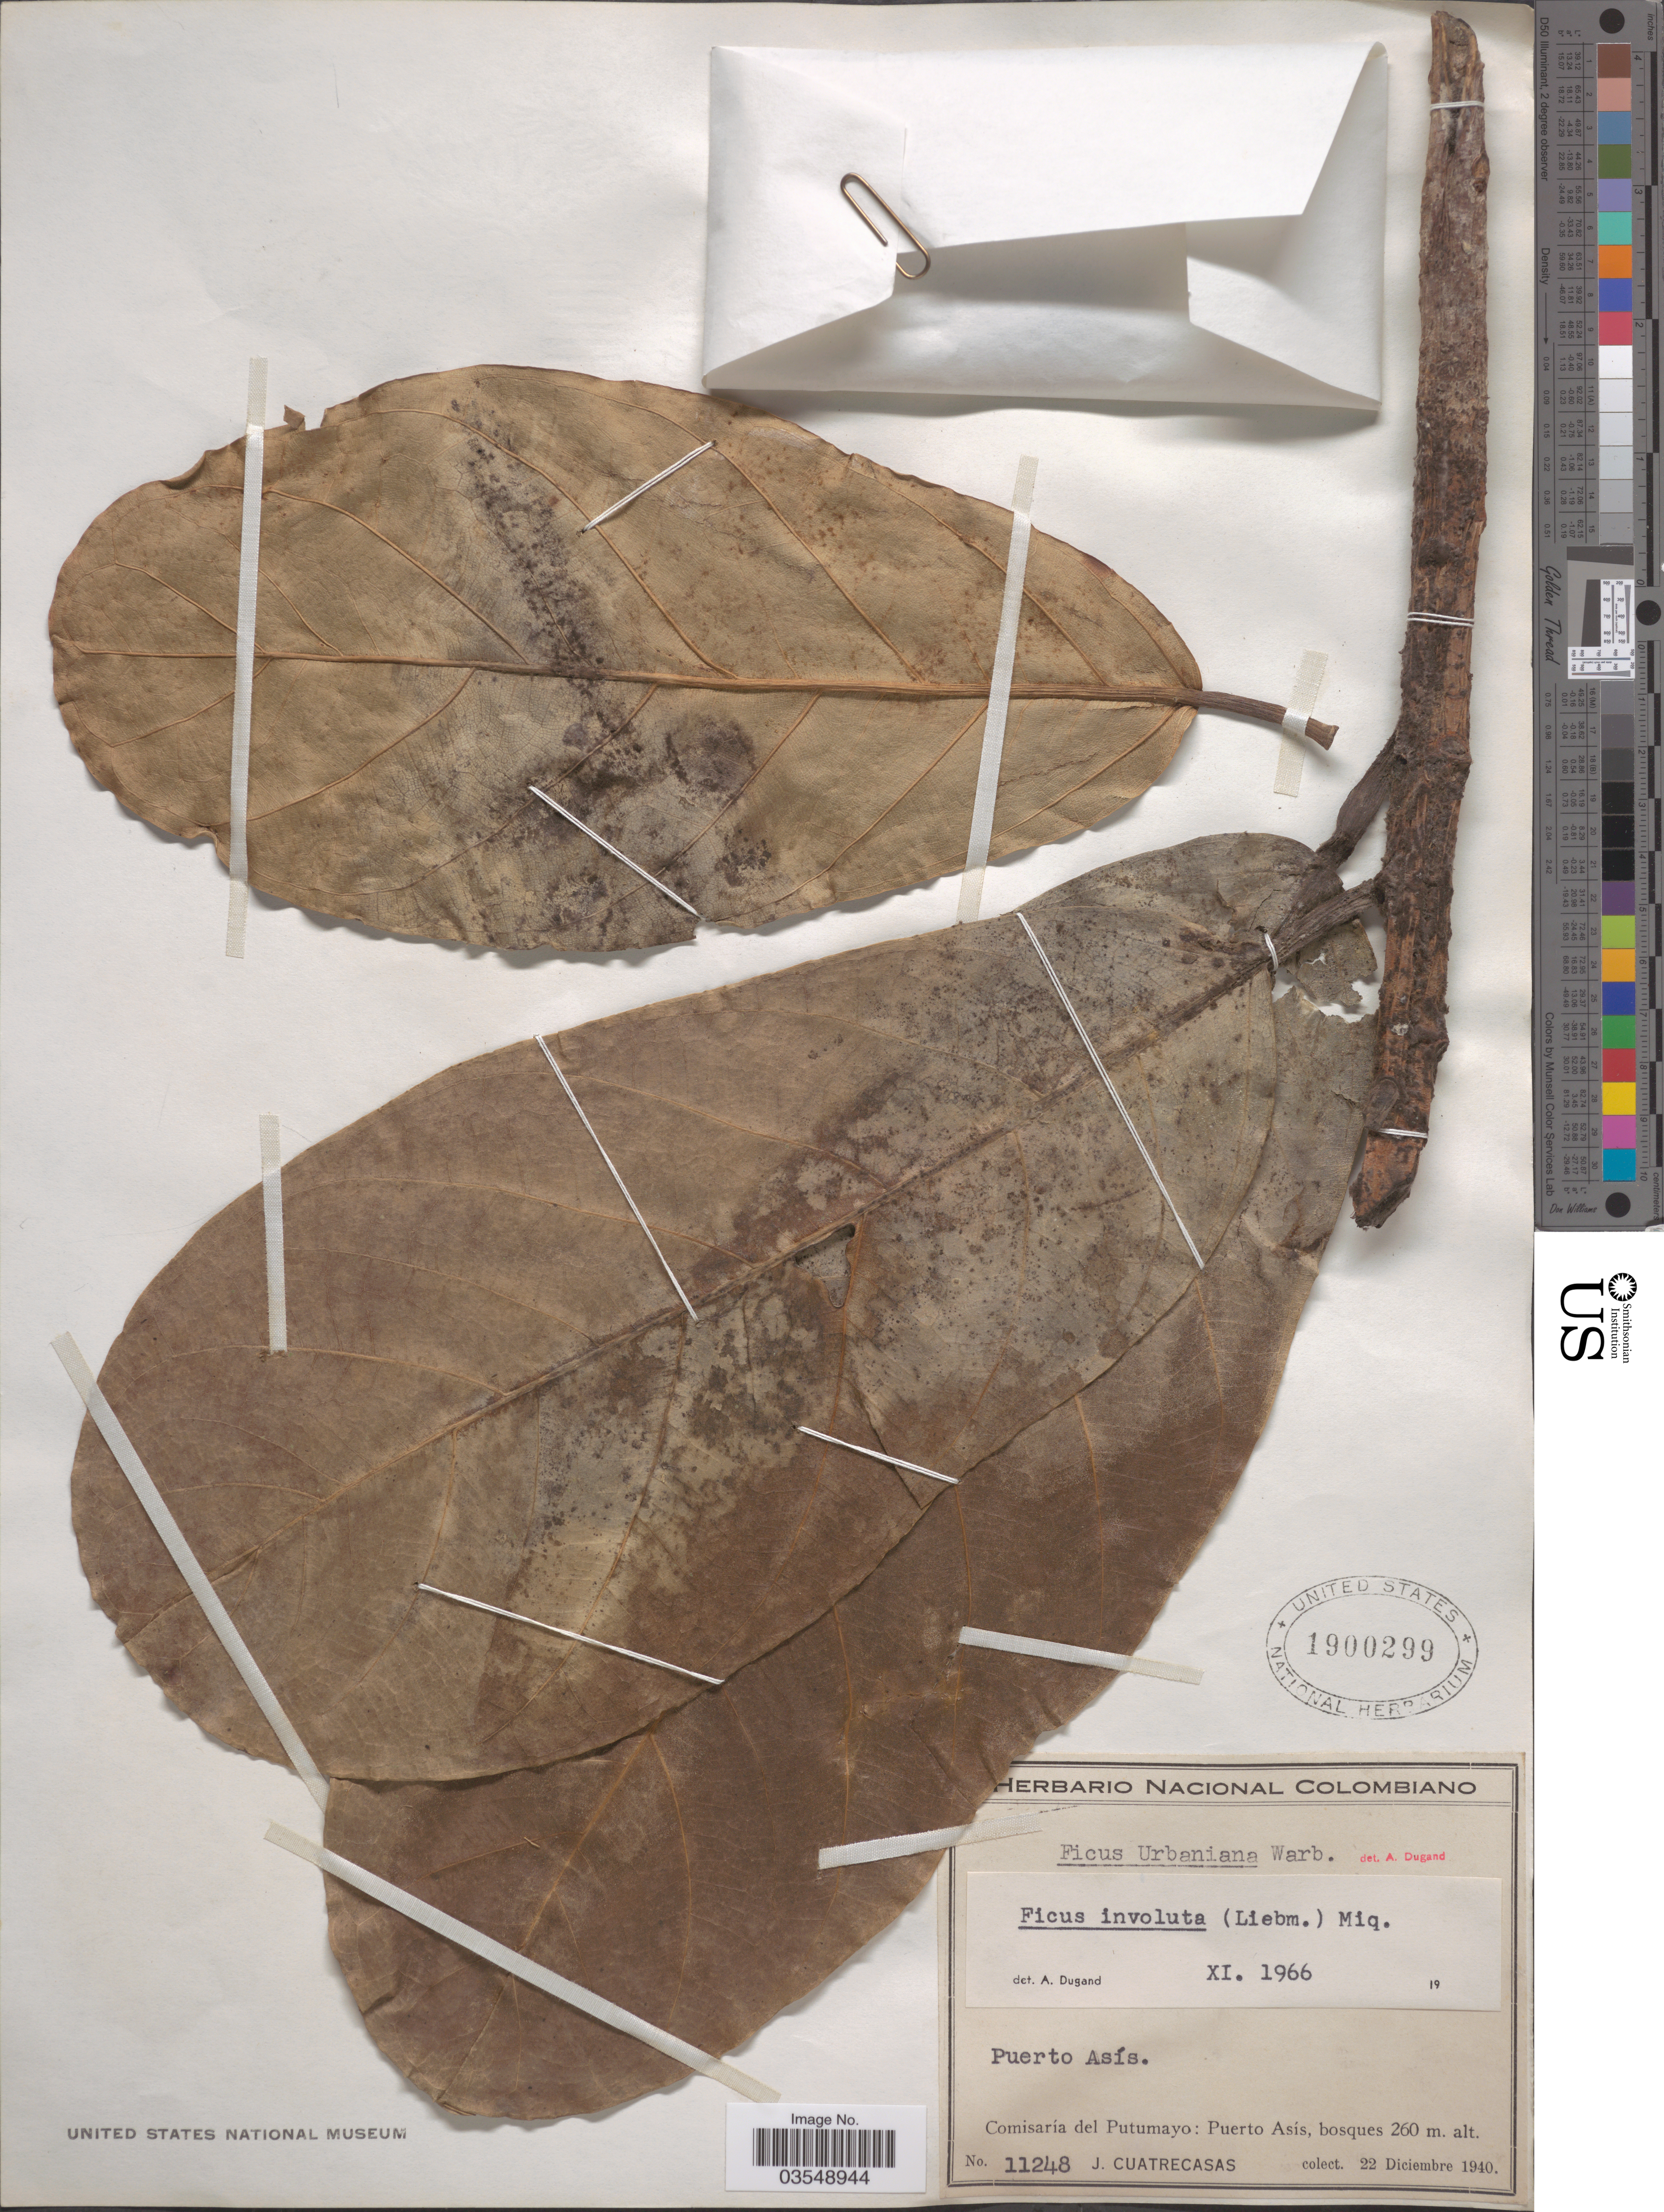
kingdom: Plantae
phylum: Tracheophyta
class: Magnoliopsida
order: Rosales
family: Moraceae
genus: Ficus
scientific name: Ficus obtusifolia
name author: Kunth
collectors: J. Cuatrecasas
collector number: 11248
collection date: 1940-12-22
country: Colombia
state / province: Putumayo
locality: Comisaría del Putumayo: Puerto Asís.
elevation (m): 260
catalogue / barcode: US 1900299